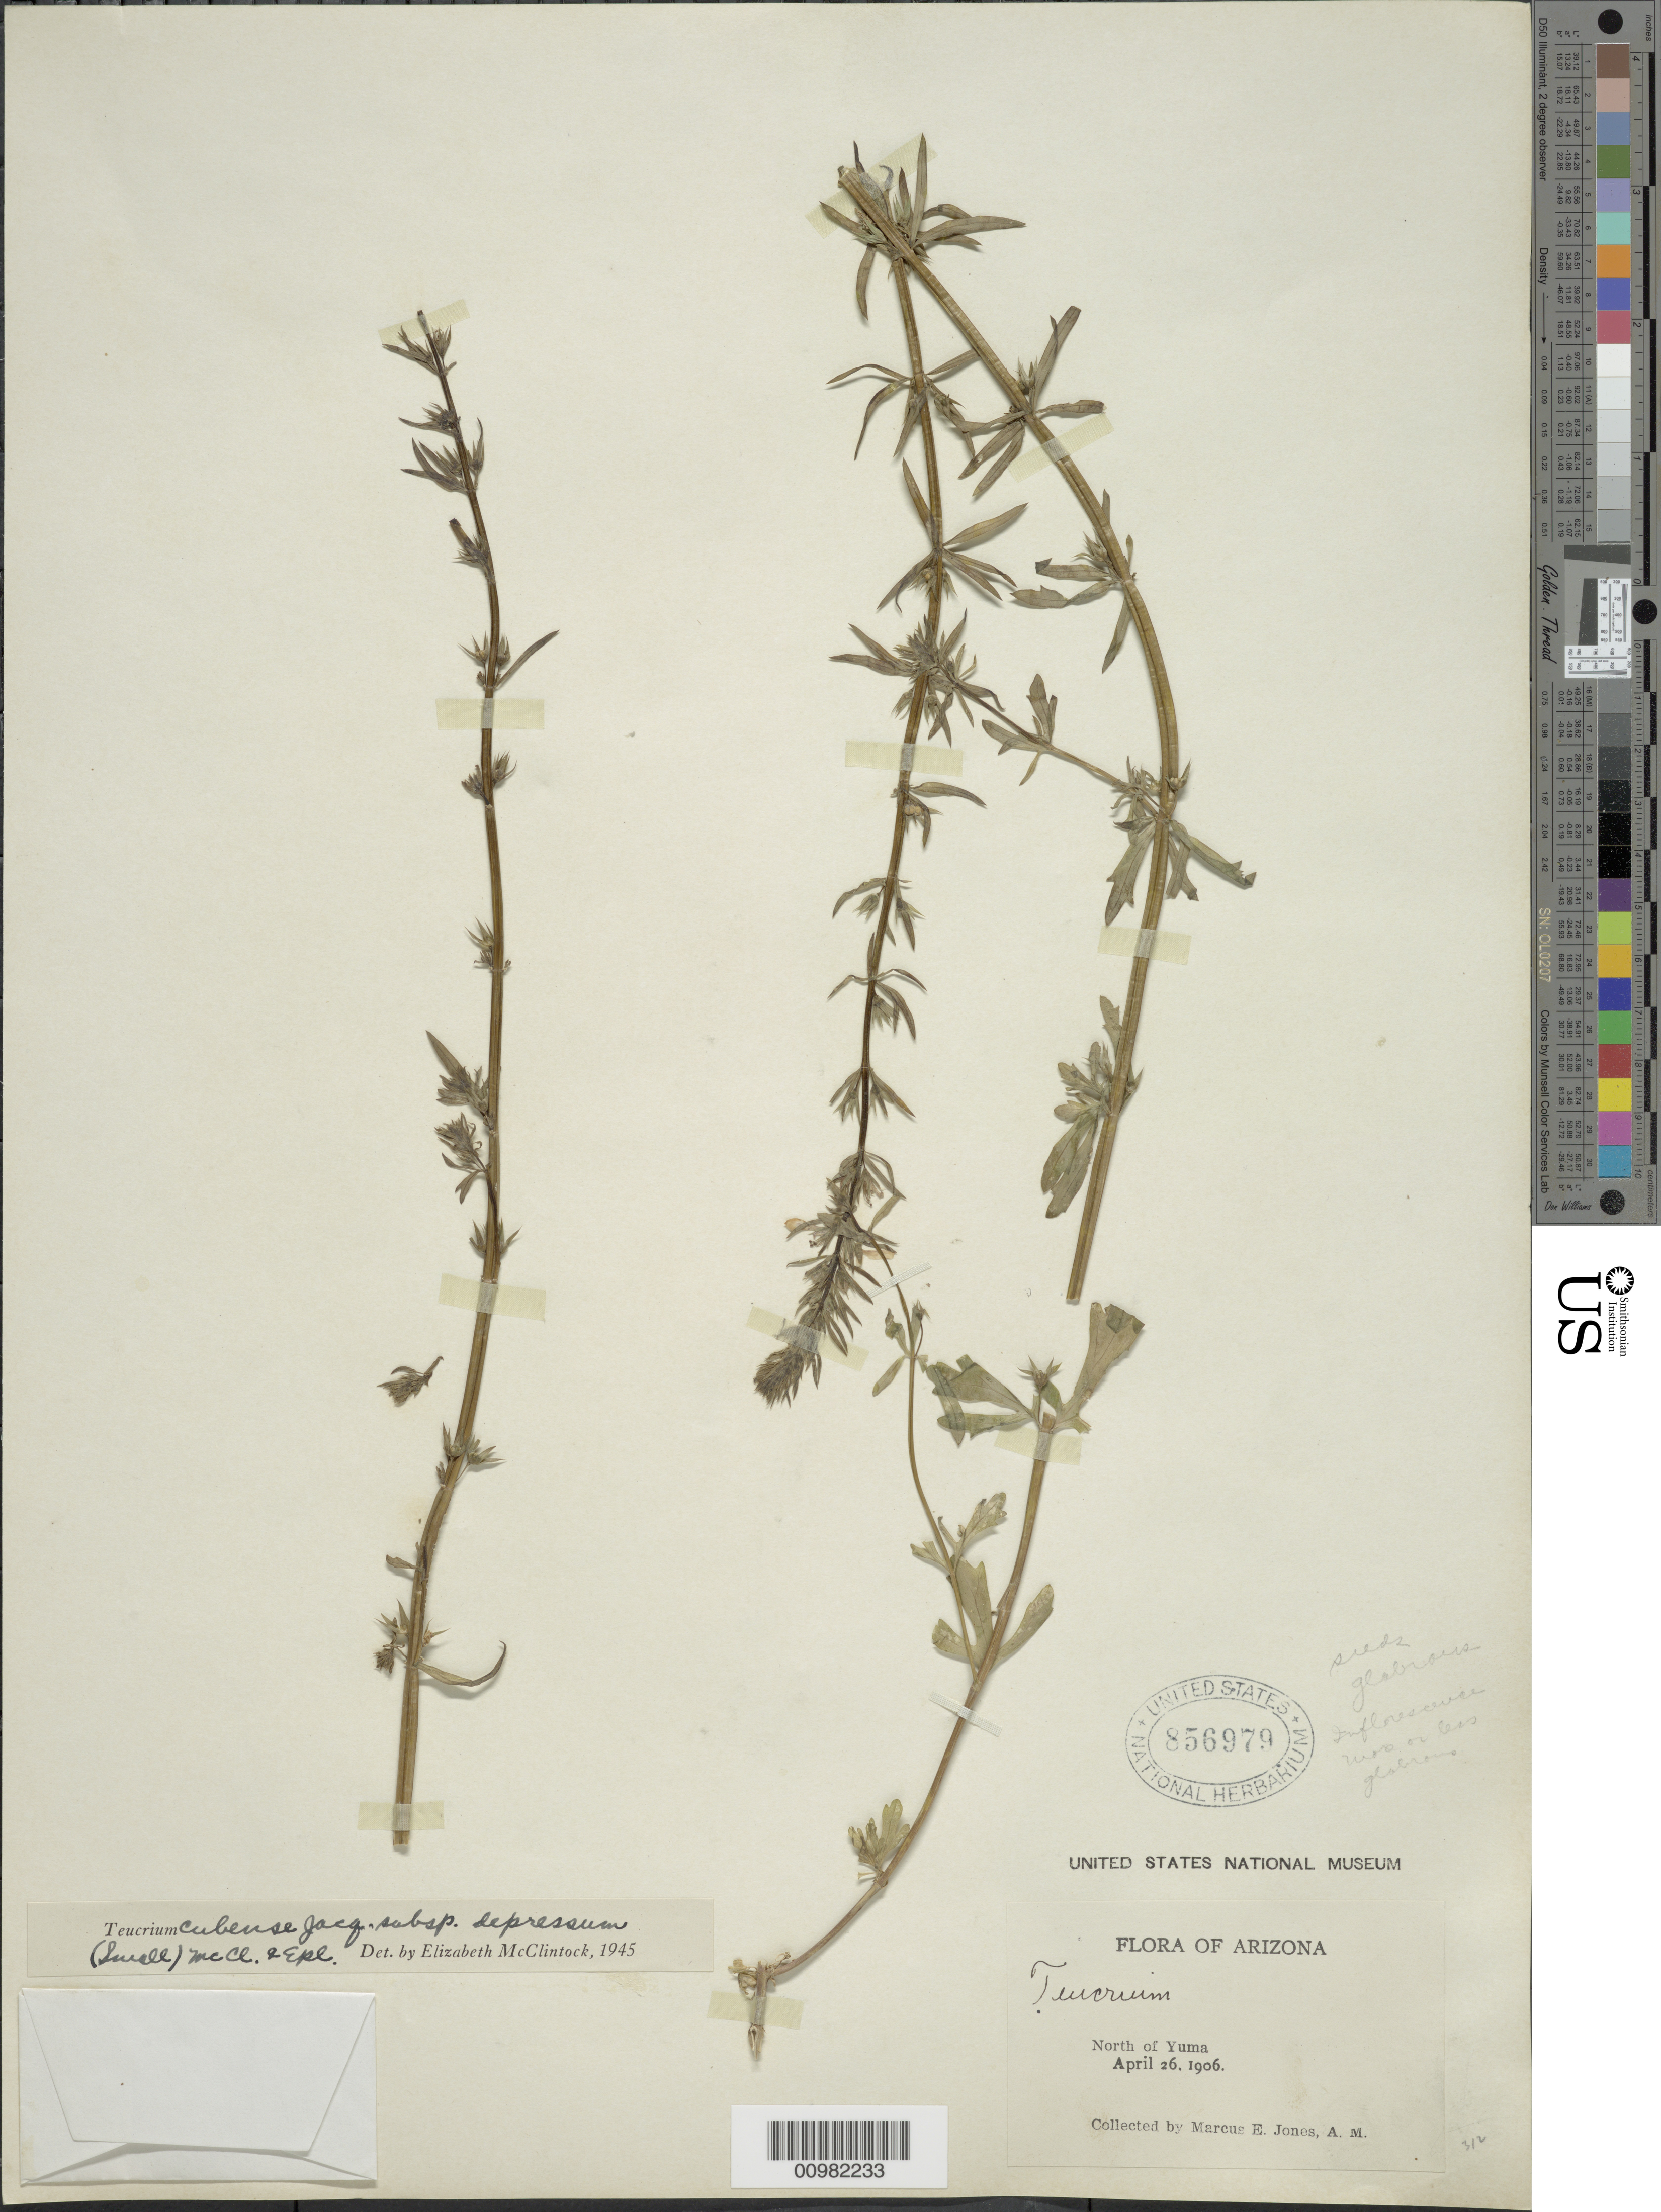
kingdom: Plantae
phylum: Tracheophyta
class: Magnoliopsida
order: Lamiales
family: Lamiaceae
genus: Teucrium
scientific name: Teucrium cubense subsp. depressum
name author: (Small) E. M. McClint. & Epling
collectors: M. E. Jones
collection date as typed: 26 Apr 1906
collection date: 1906-04-26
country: United States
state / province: Arizona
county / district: Yuma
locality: North of Yuma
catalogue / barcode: US 856979